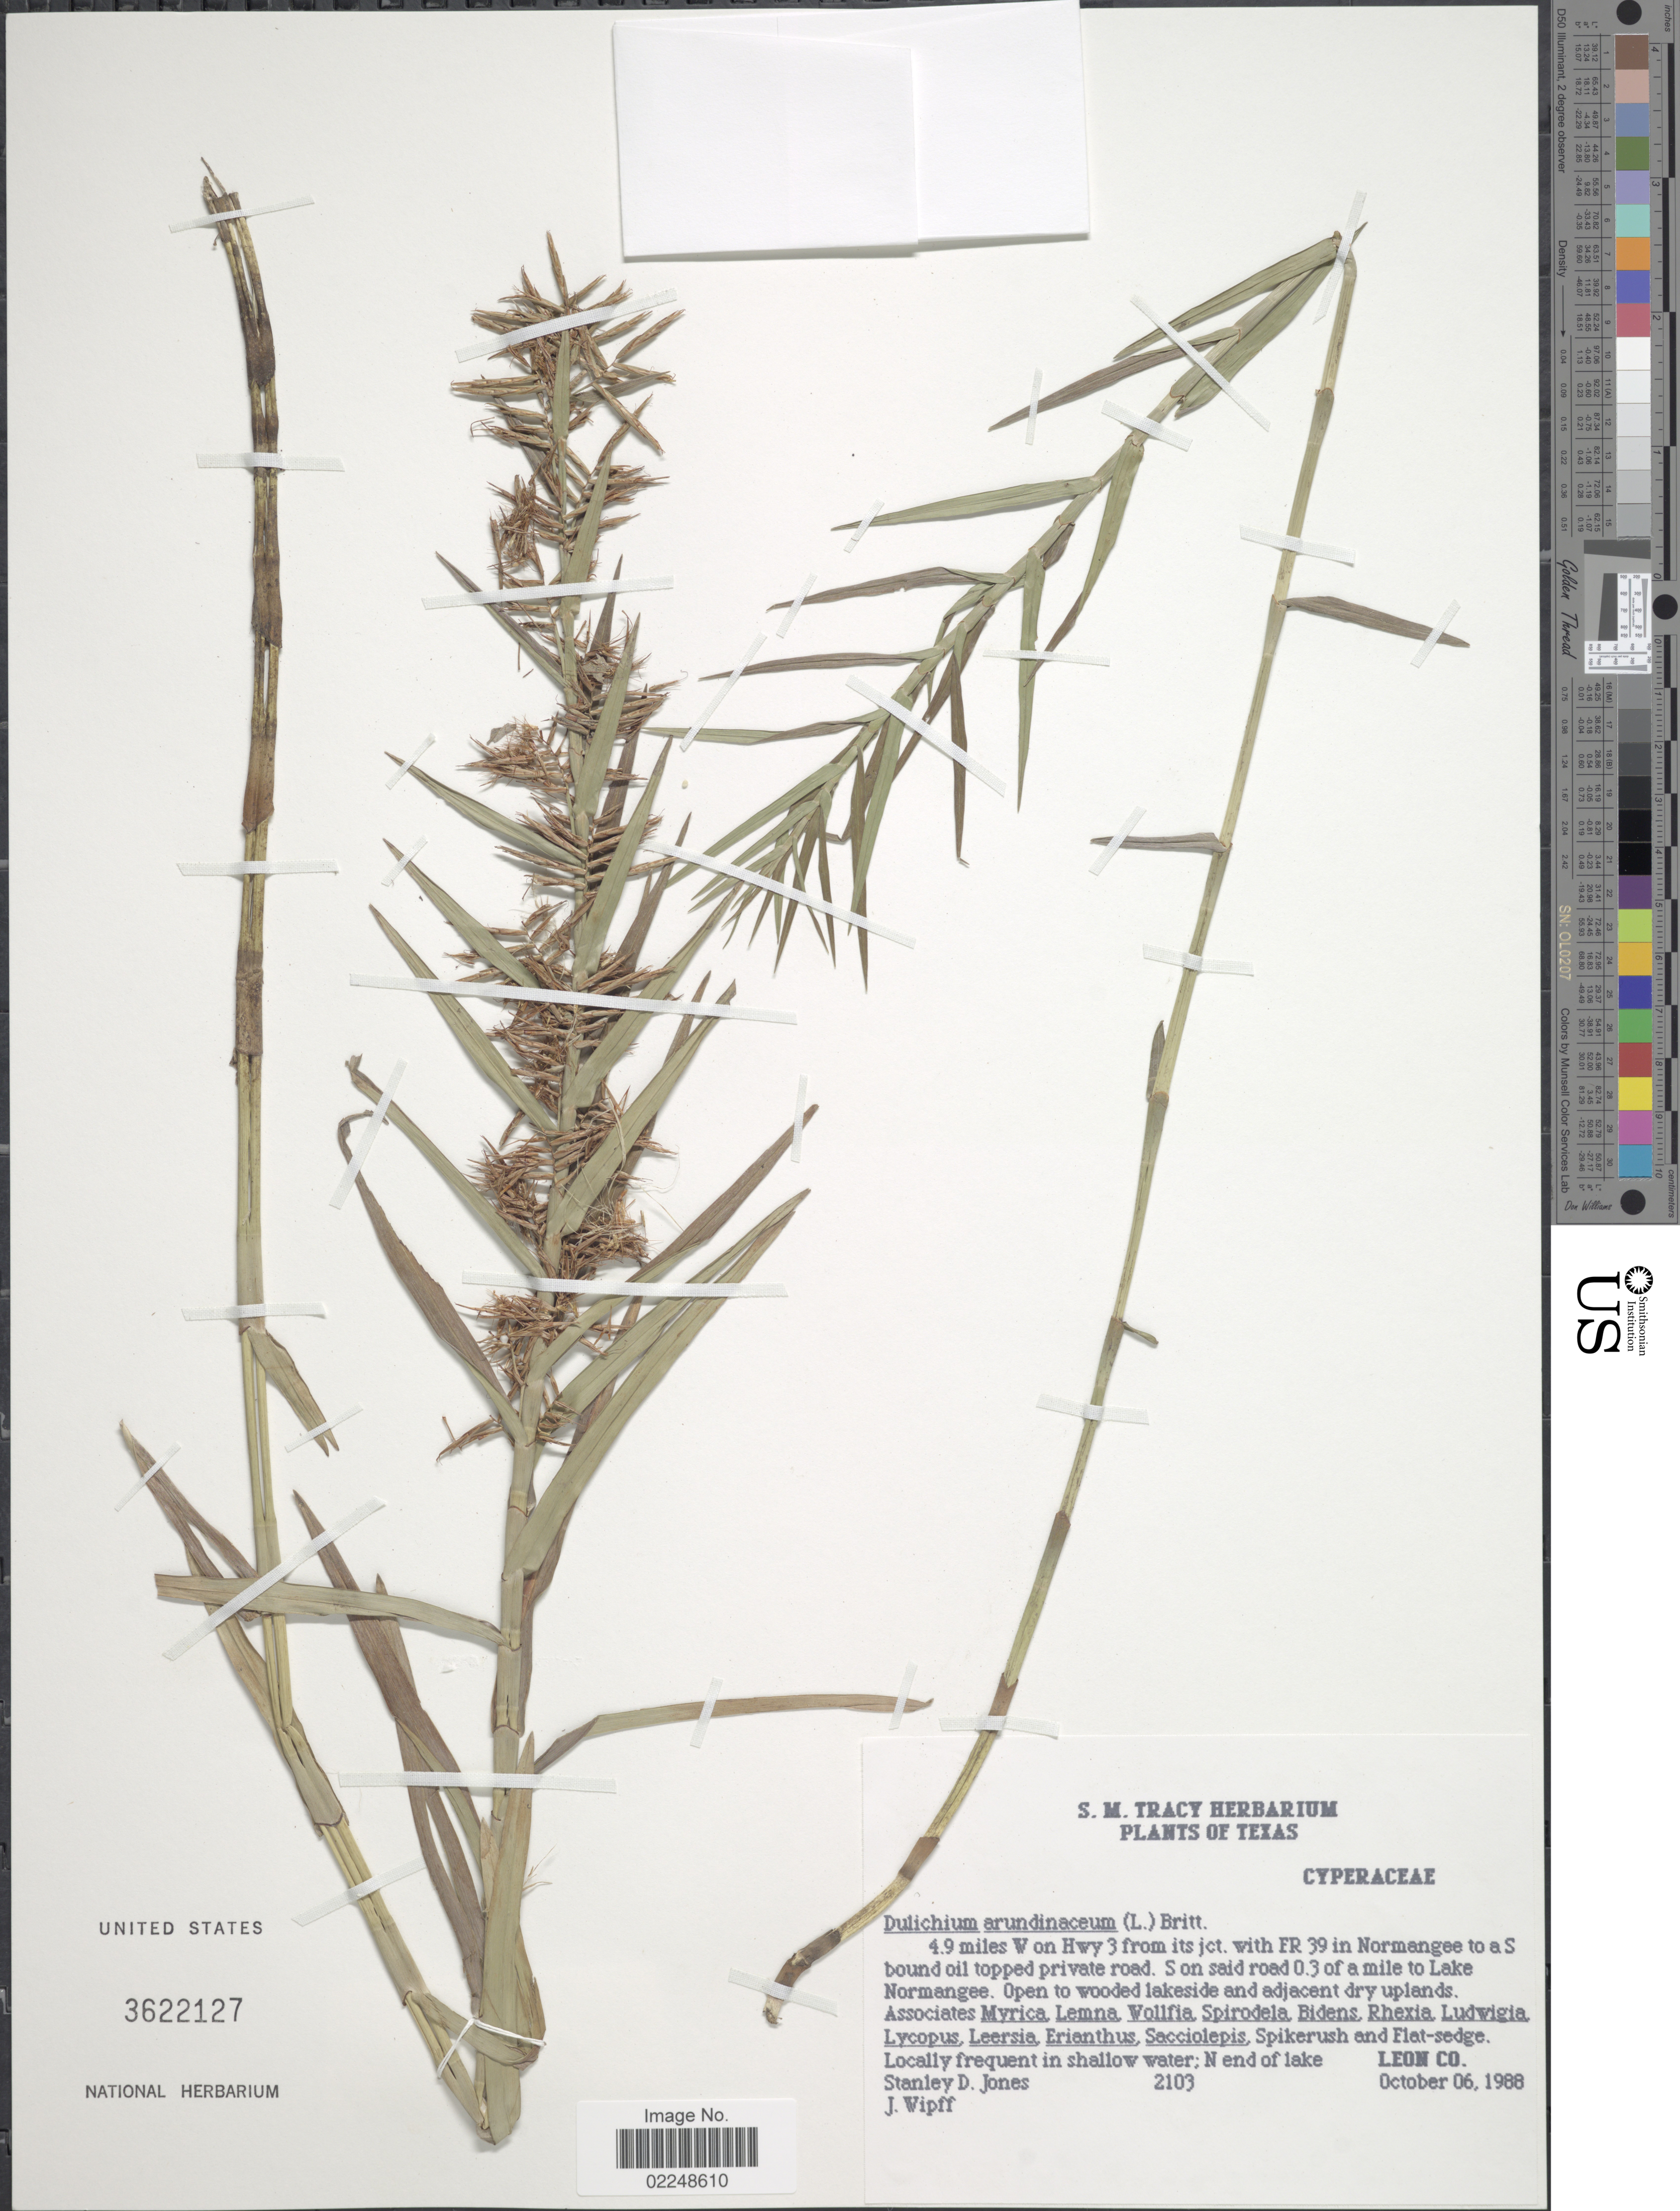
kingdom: Plantae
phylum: Tracheophyta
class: Liliopsida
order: Poales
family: Cyperaceae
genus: Dulichium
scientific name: Dulichium arundinaceum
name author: (L.) Britton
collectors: S. D. Jones & J. K. Wipff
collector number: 2103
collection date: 1988-10-06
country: United States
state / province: Texas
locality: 4.9 miles W of Hwy 3 from its jct, with FR 39 in Normangee to a S bound oil topped private road. S on said road 0.3 mile to Lake Normangee, N end of lake, Leon Co.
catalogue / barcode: US 3622127